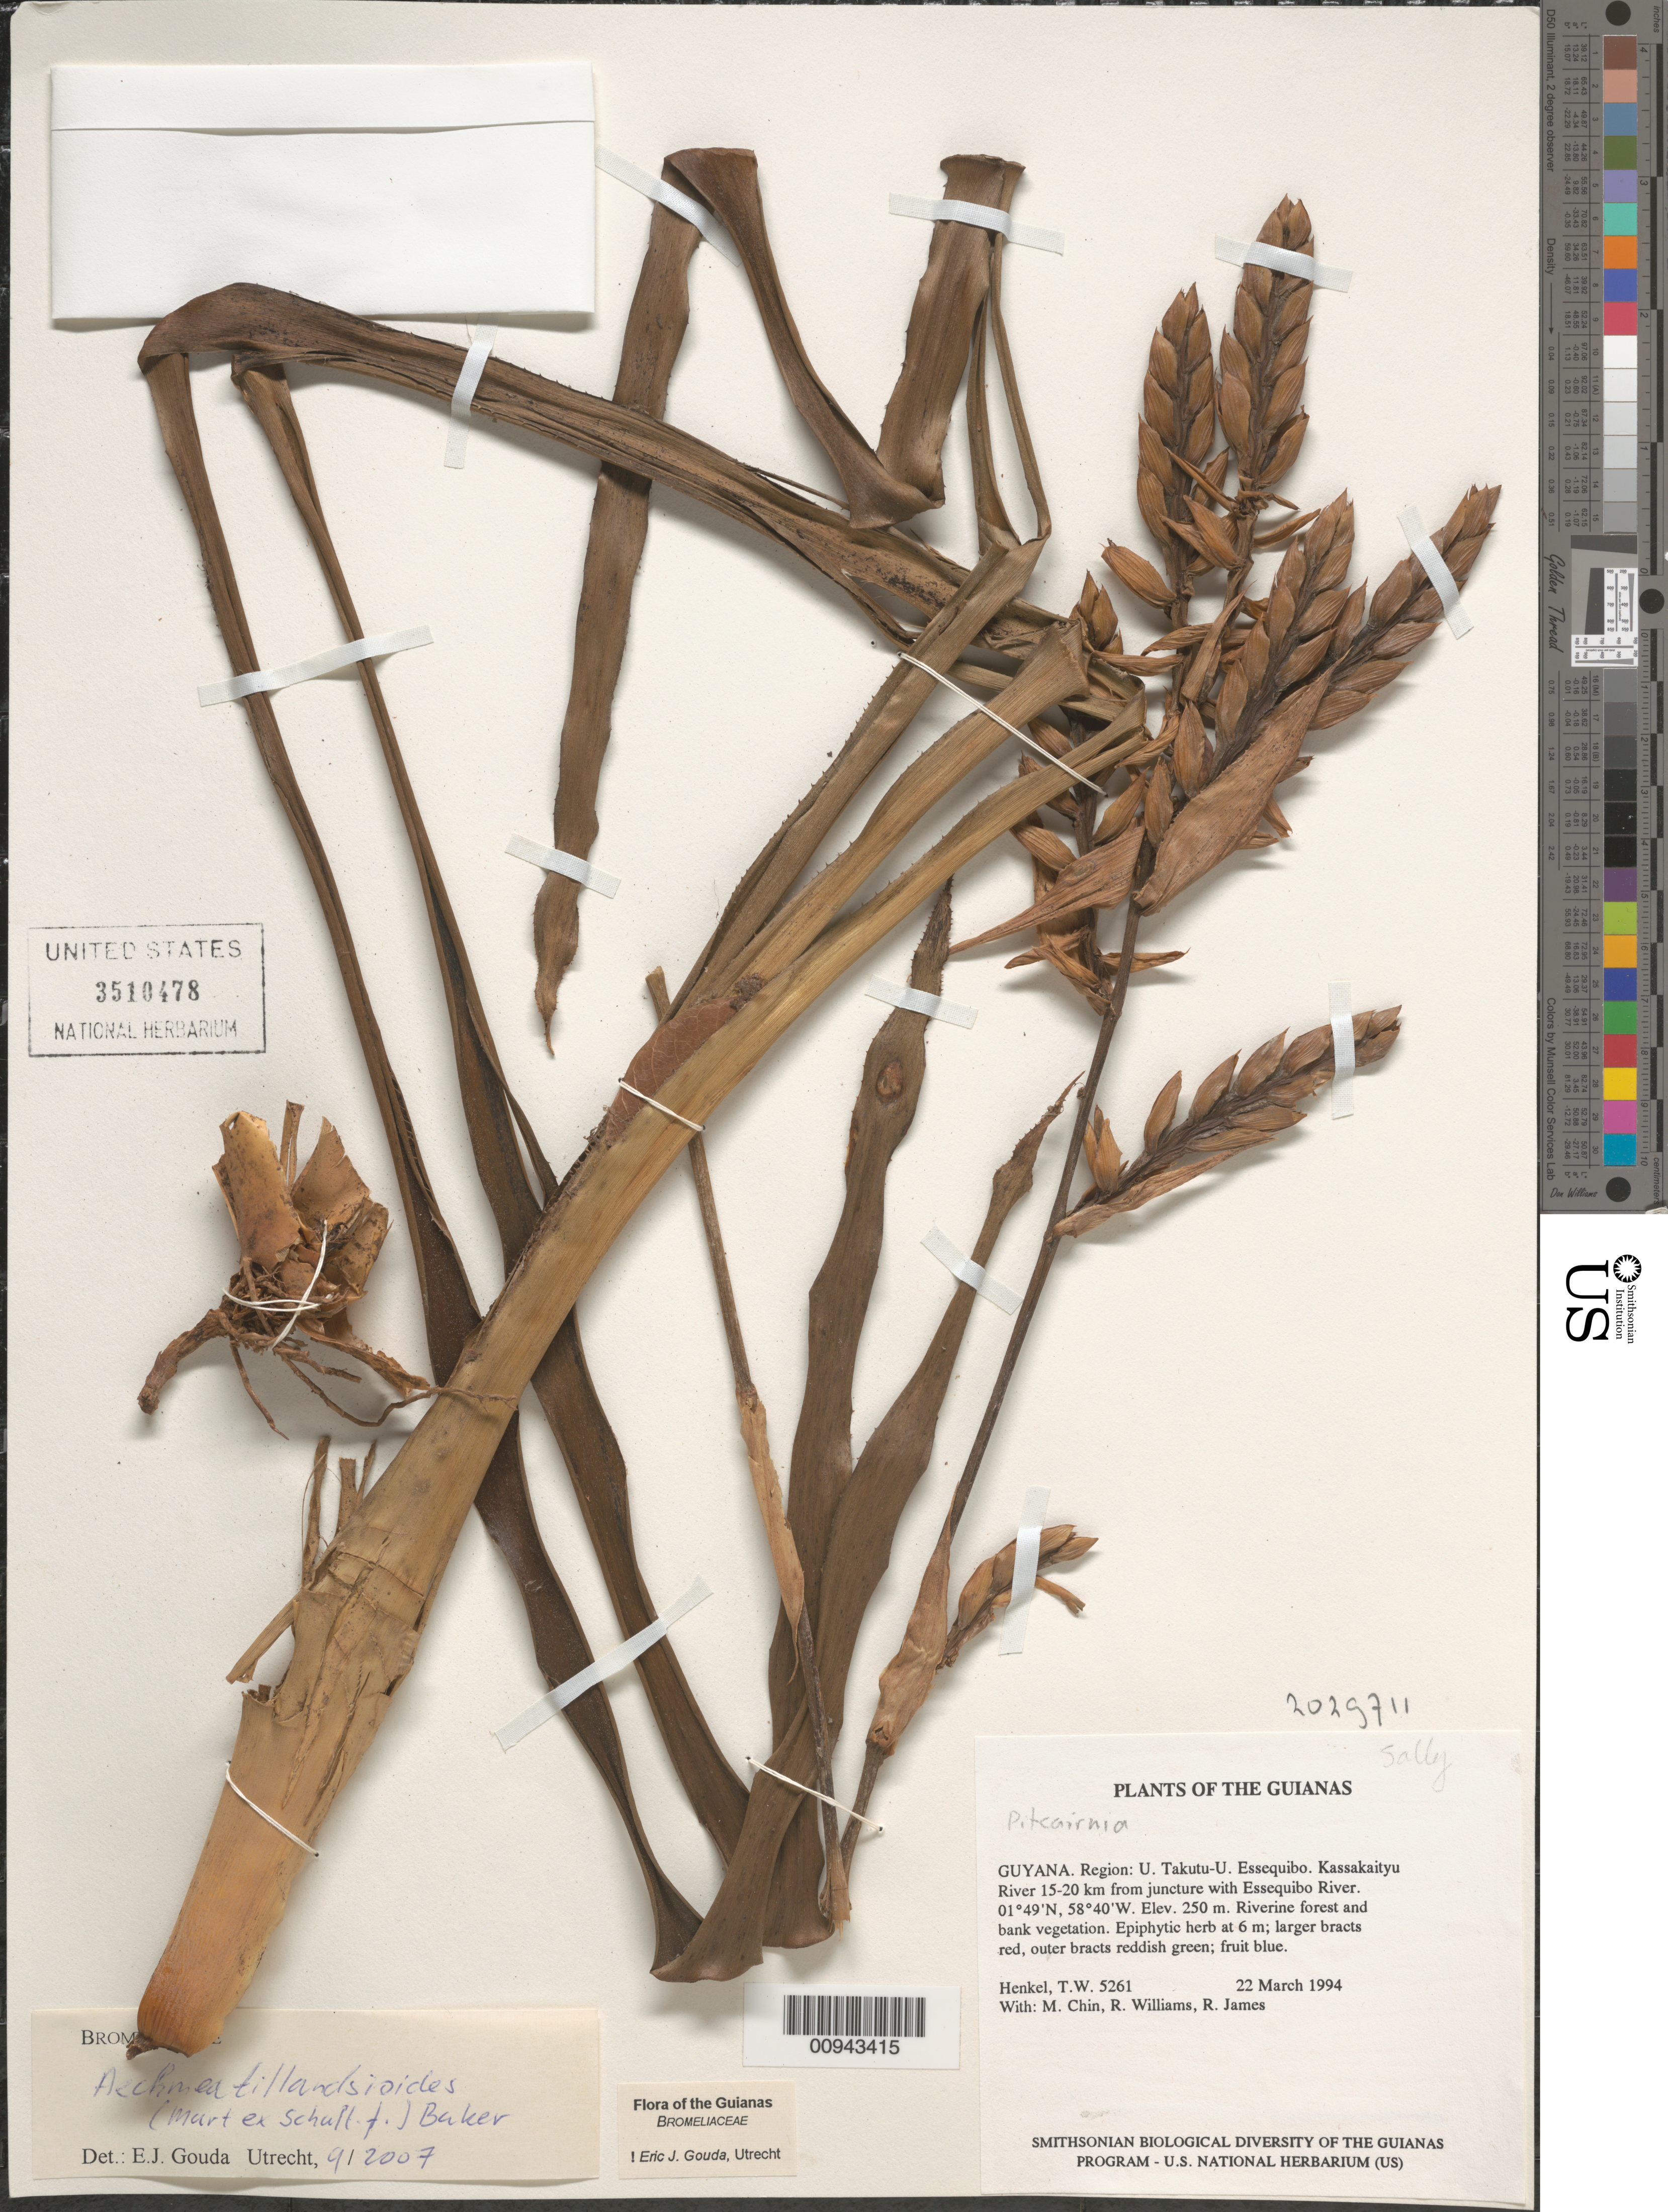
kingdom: Plantae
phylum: Tracheophyta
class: Liliopsida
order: Poales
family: Bromeliaceae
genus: Aechmea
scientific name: Aechmea tillandsioides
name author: (Mart. ex Schult. & Schult. f.) Baker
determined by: Gouda, E. J.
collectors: T. Henkel, M. Chin, R. Williams & R. James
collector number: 5261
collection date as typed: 22 March 1994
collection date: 1994-03-22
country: Guyana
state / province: U. Takutu-U. Essequibo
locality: Kassakaityu River 15-20 km from juncture with Essequibo River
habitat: Riverine forest and bank vegetation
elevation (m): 250